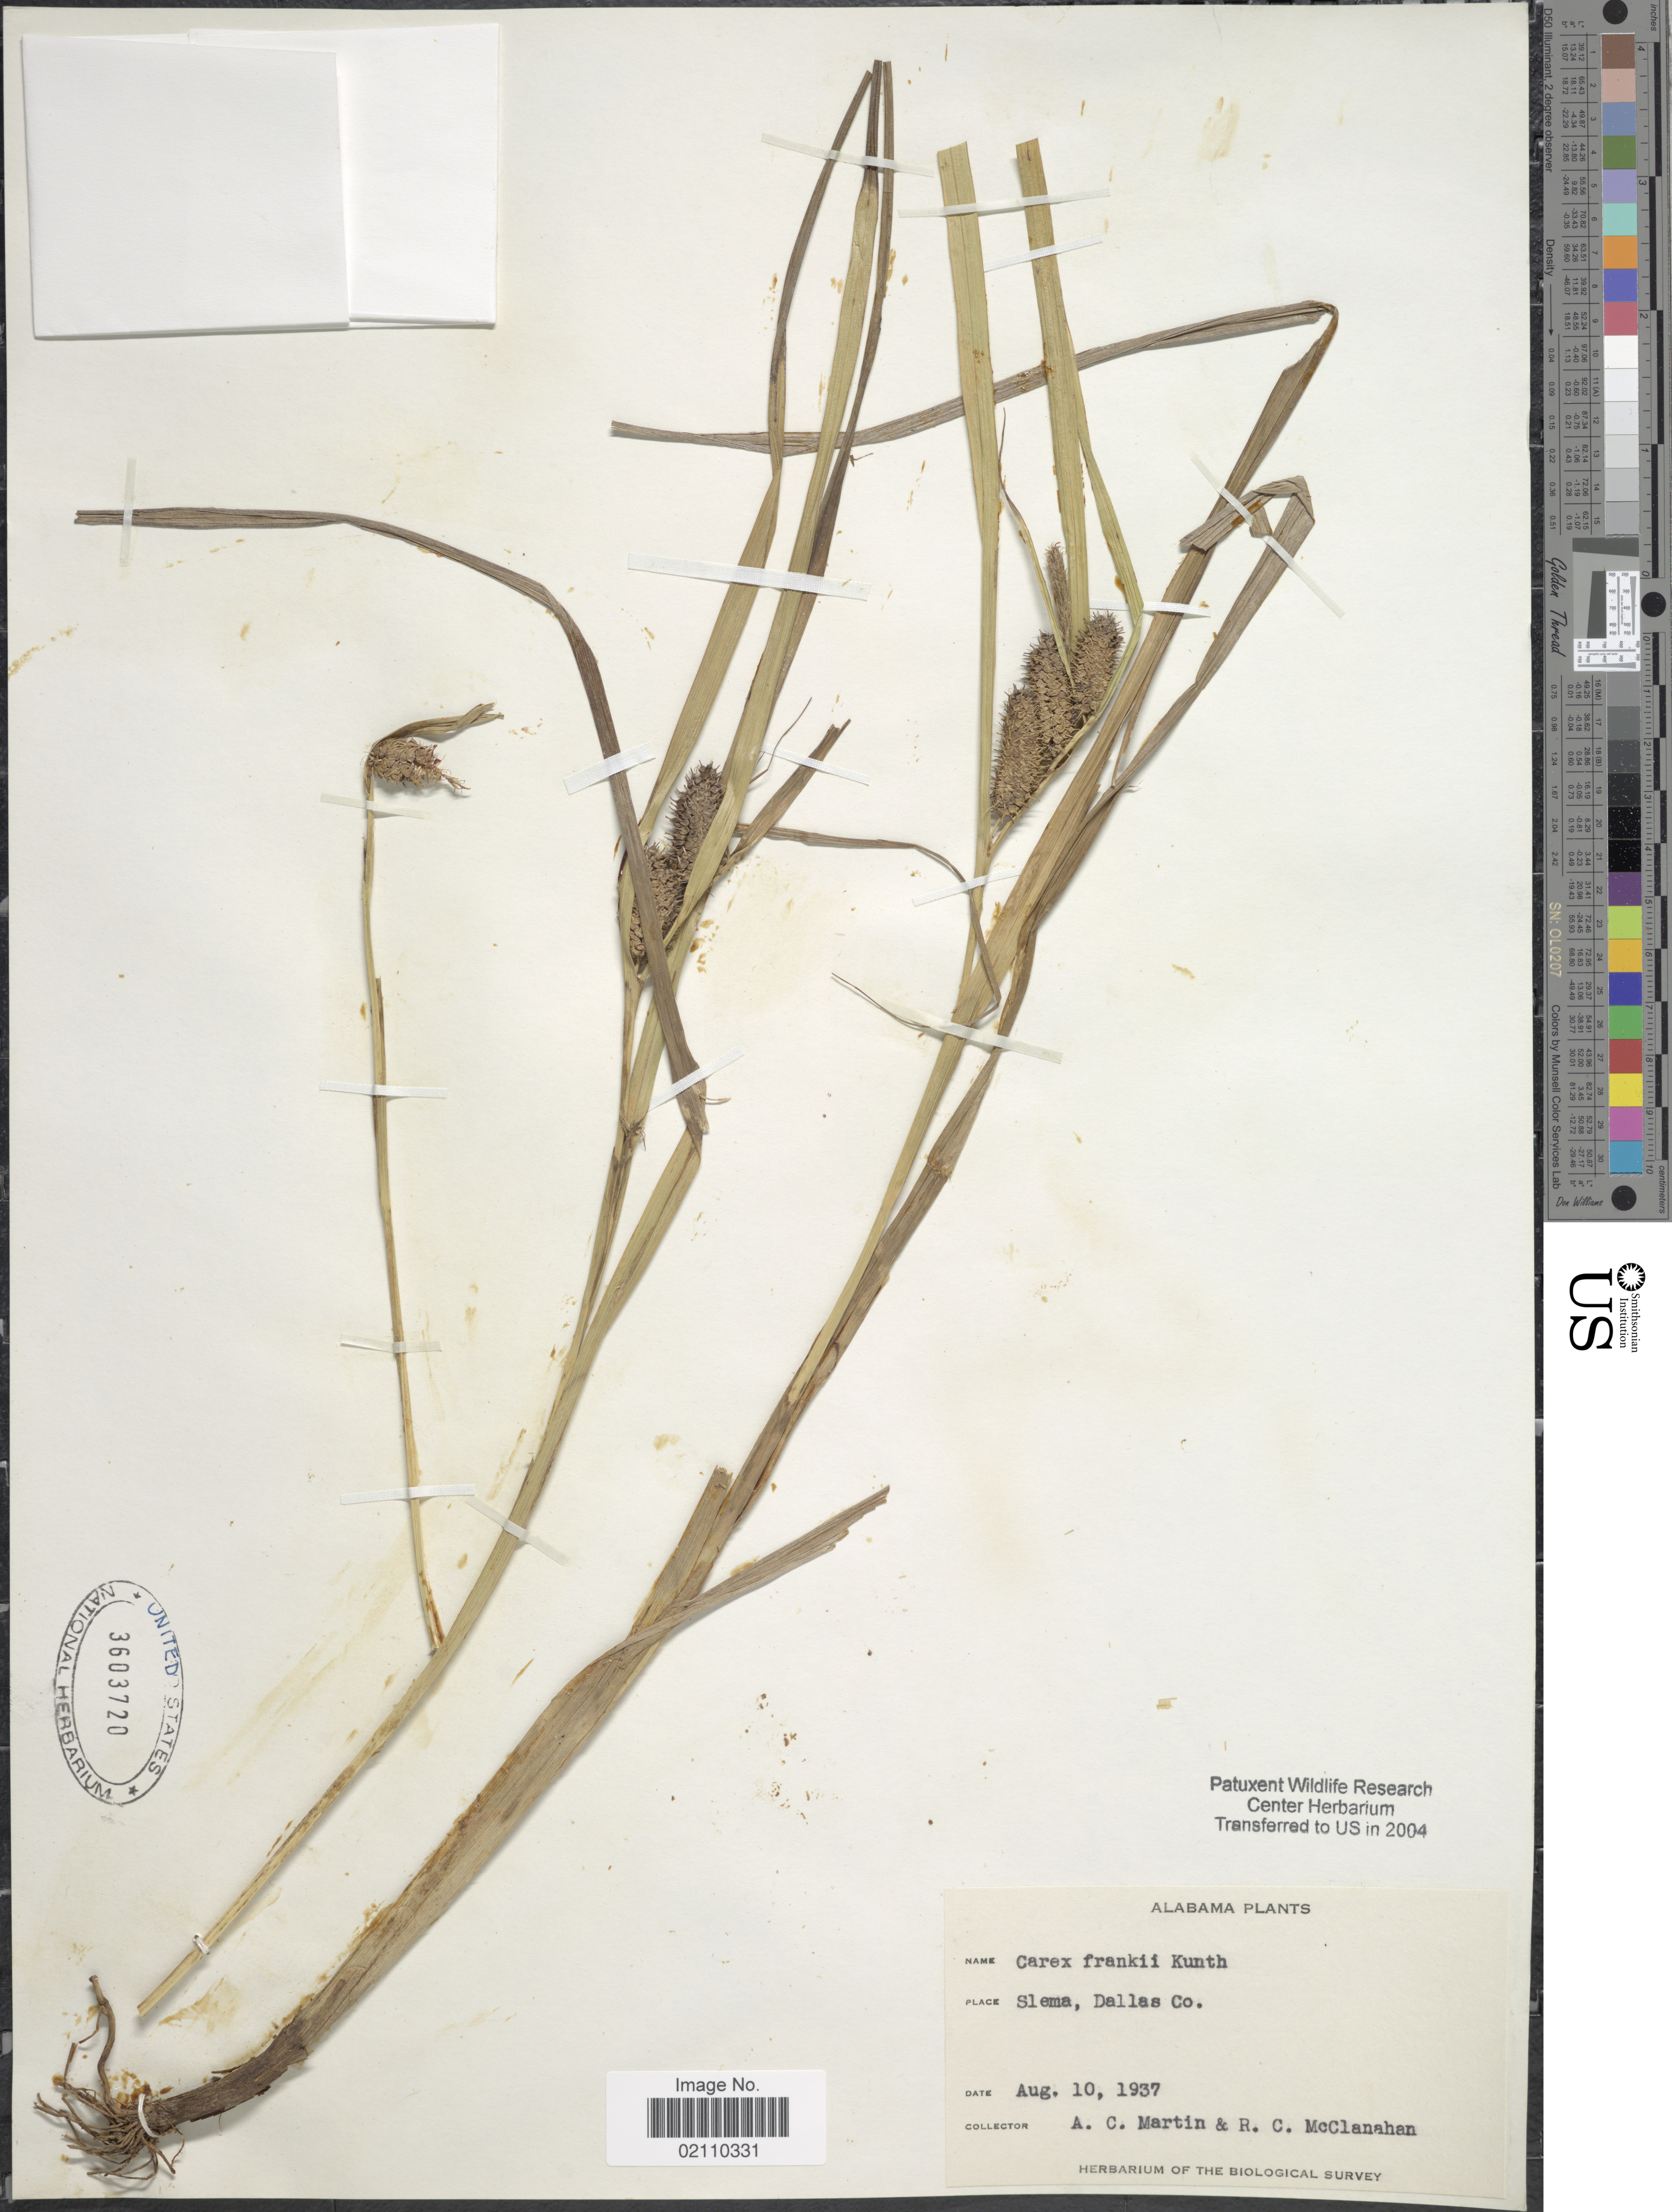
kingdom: Plantae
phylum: Tracheophyta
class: Liliopsida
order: Poales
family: Cyperaceae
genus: Carex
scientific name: Carex frankii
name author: Kunth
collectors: A. C. Martin & R. McClanahan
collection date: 1937-08-10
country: United States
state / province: Alabama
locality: Slema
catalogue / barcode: US 3603720